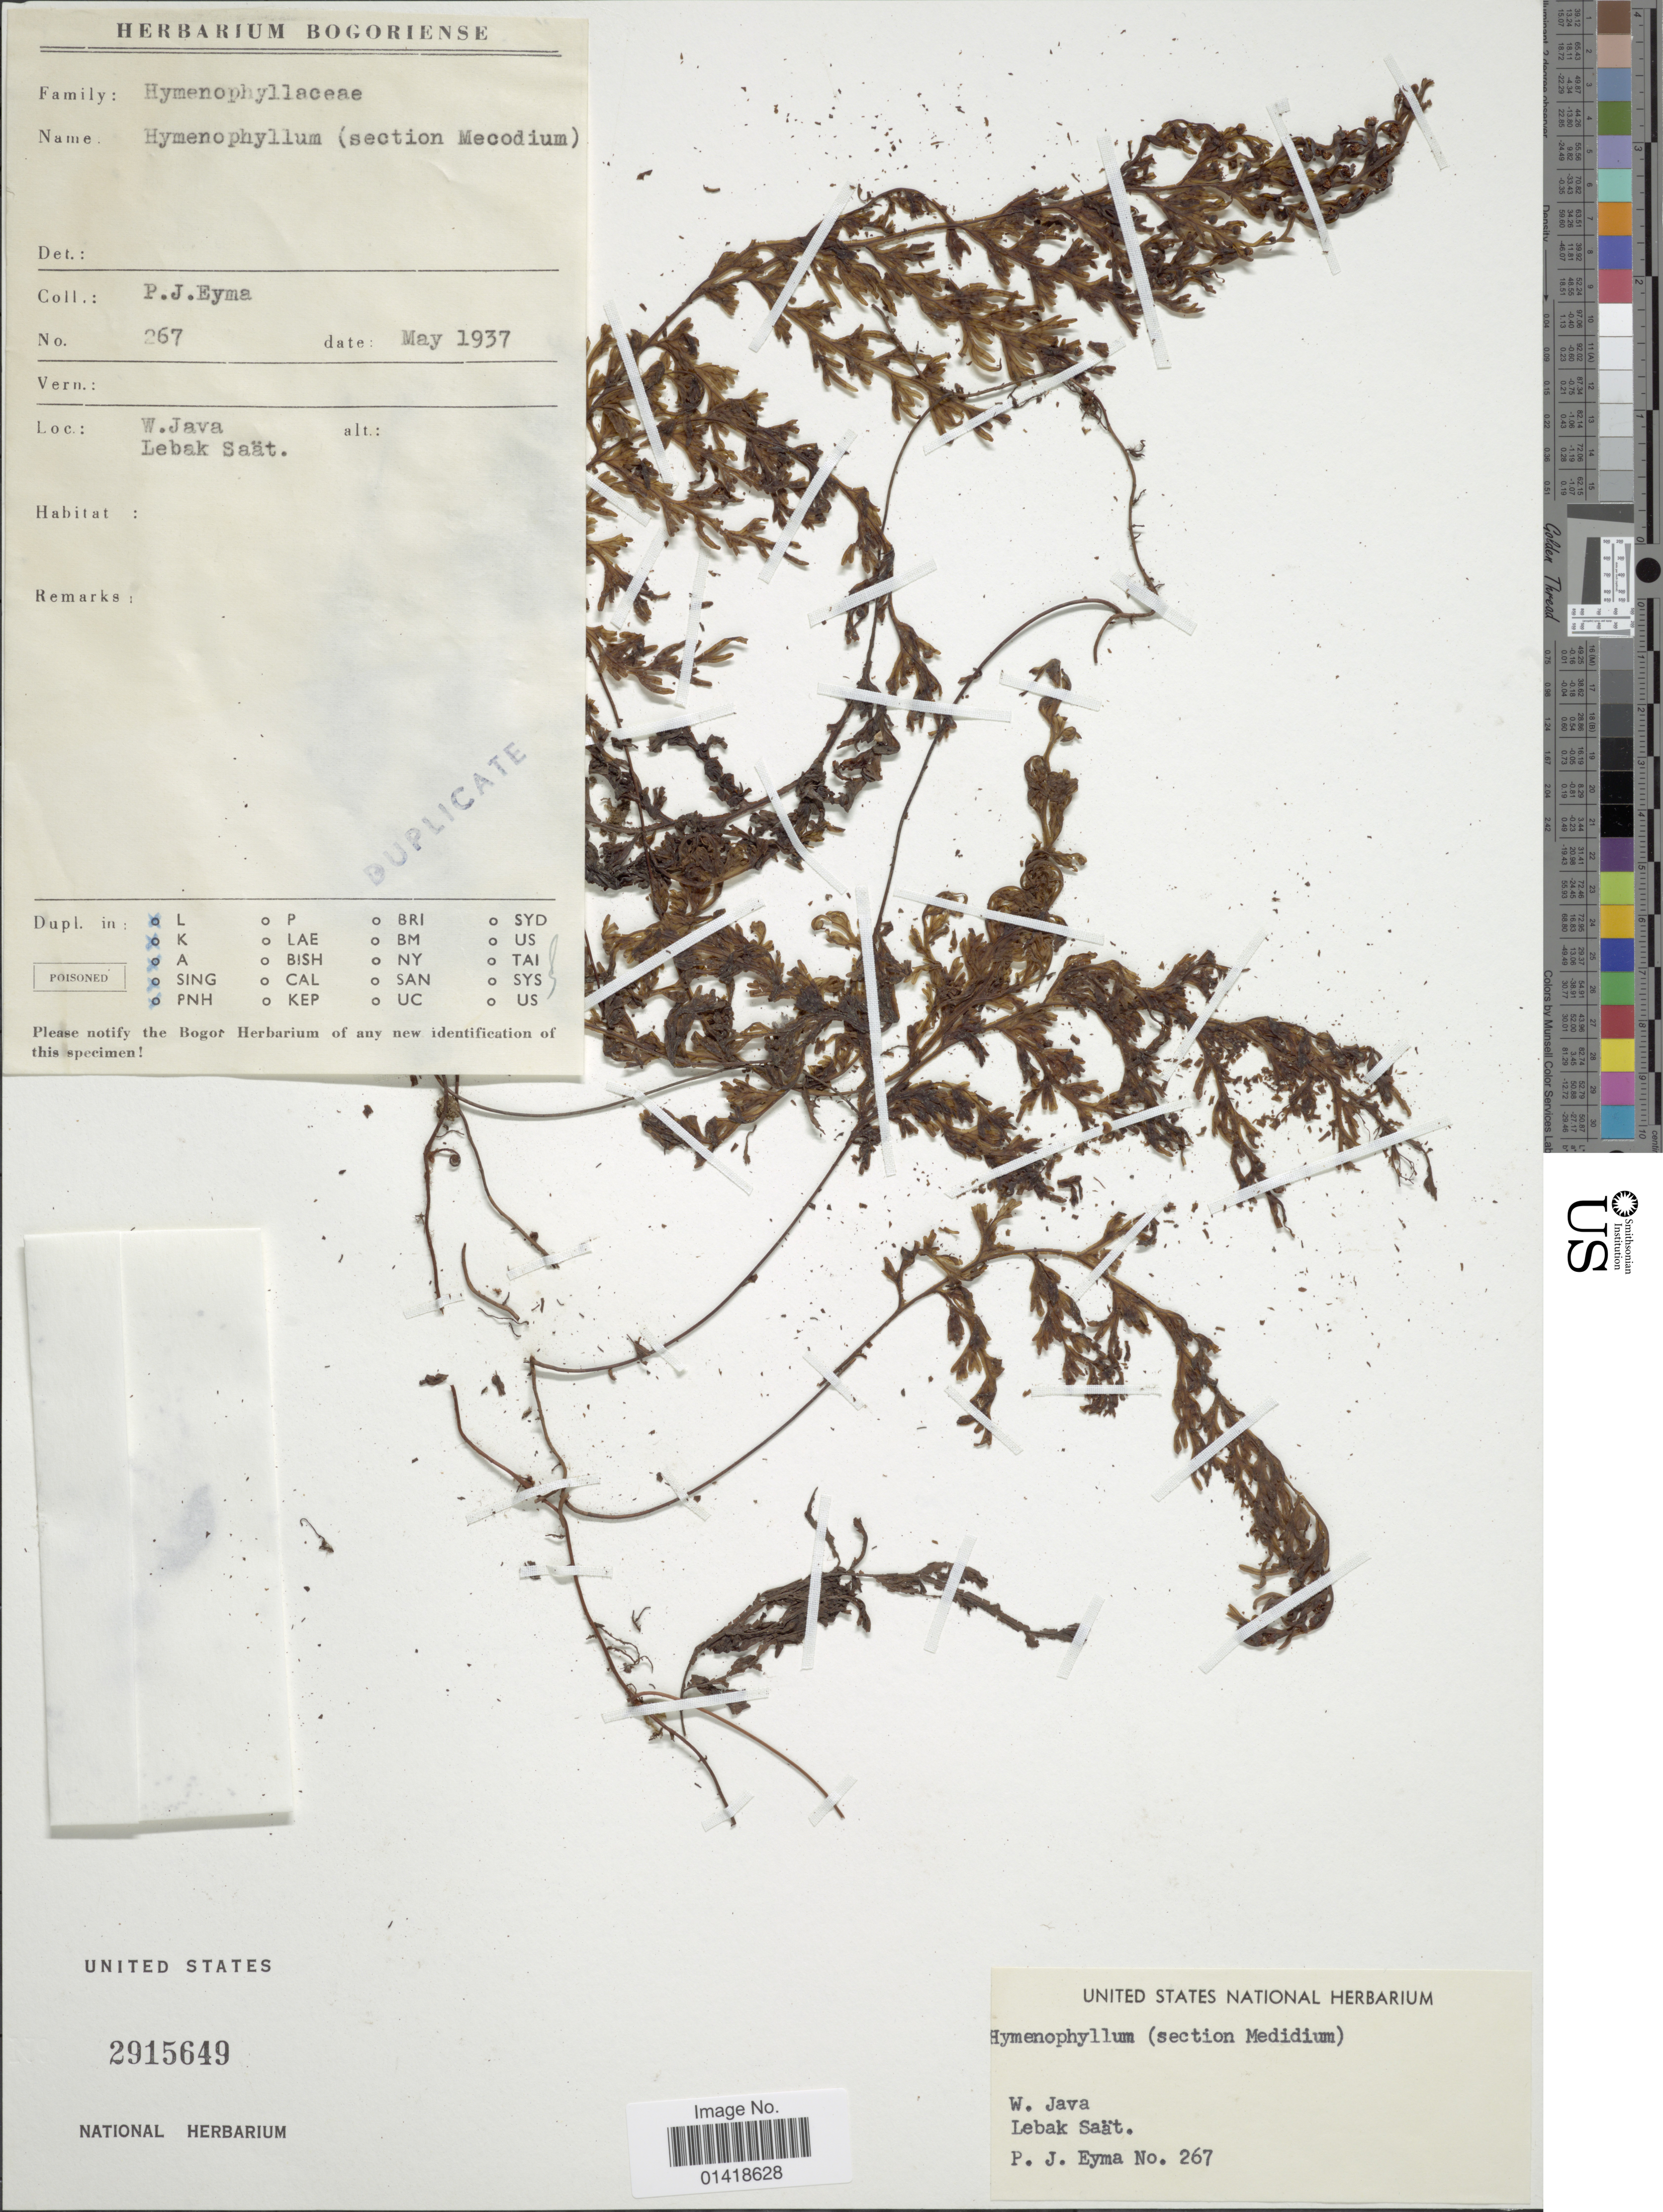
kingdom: Plantae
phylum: Tracheophyta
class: Polypodiopsida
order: Hymenophyllales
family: Hymenophyllaceae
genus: Hymenophyllum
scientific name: Hymenophyllum sp.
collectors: P. J. Eyma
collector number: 267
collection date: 1937-05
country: Indonesia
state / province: Java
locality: W. Java. Lebak Saät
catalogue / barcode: US 2915649